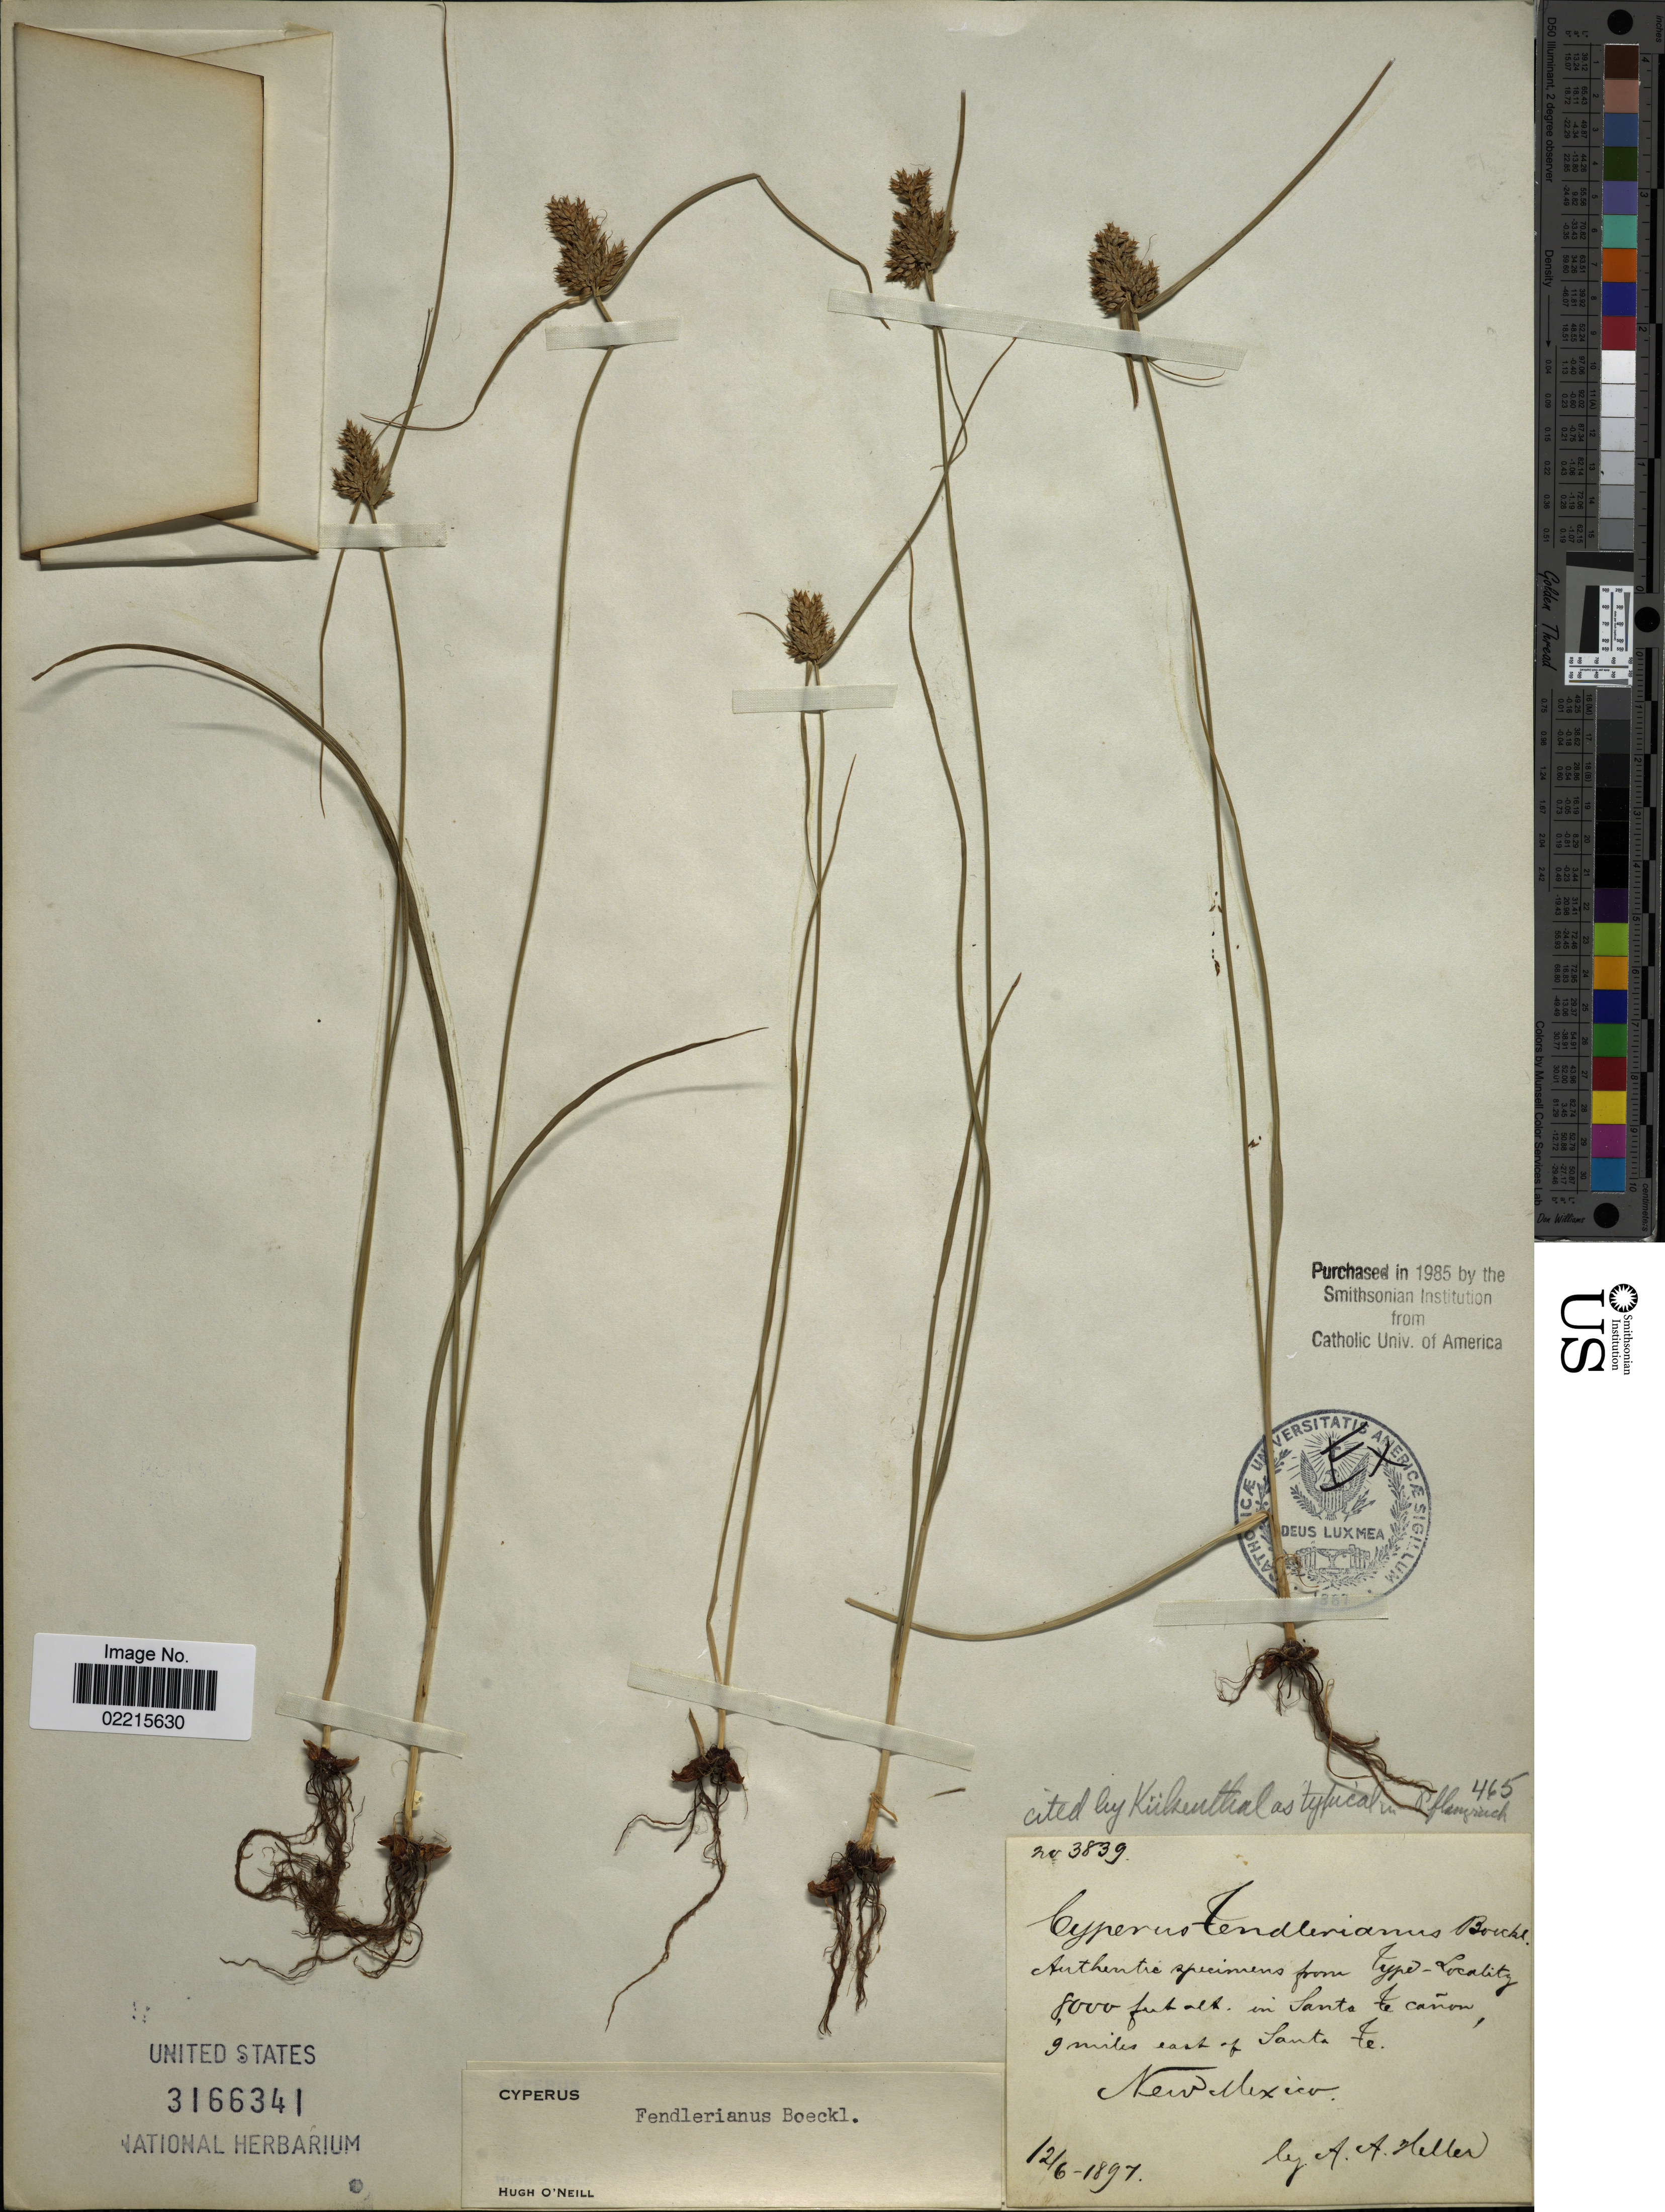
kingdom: Plantae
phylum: Tracheophyta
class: Liliopsida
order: Poales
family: Cyperaceae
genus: Cyperus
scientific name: Cyperus fendlerianus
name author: Boeckeler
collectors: A. A. Heller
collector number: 3839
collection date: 1897-06-12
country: United States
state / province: New Mexico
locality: In Santa Fe canon, 9 miles east of Santa Fe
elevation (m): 2438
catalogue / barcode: US 3166341